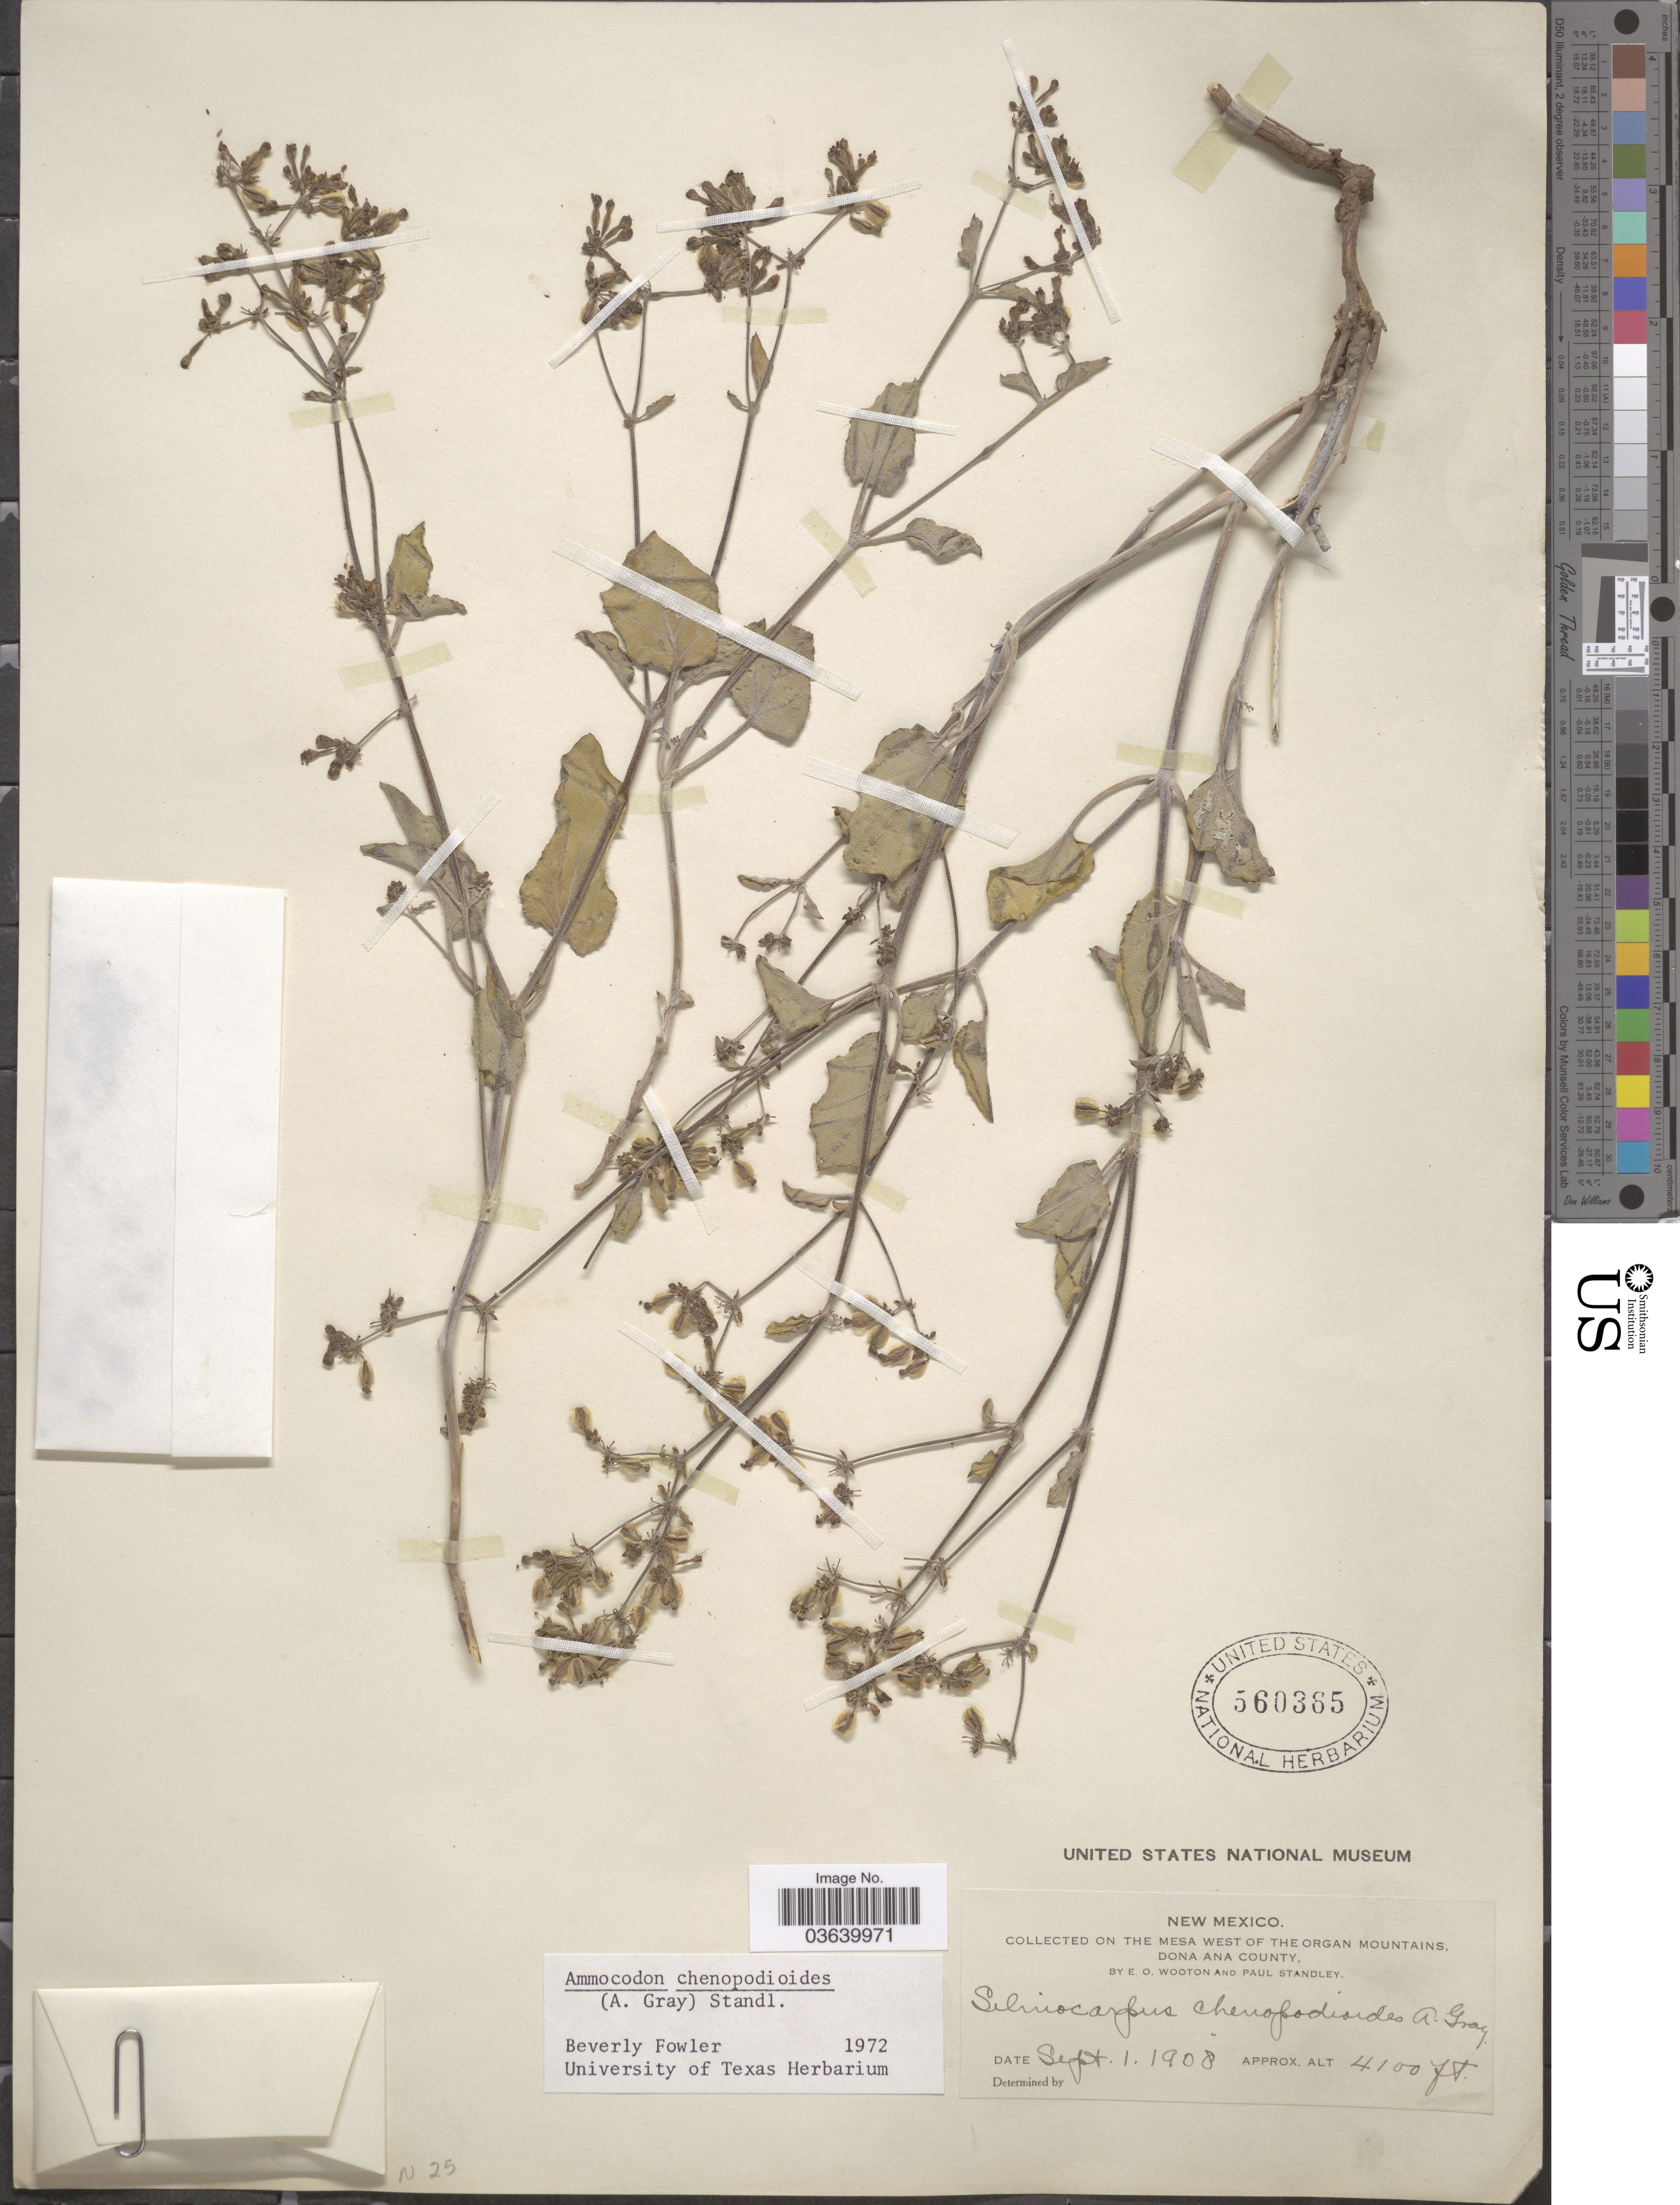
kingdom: Plantae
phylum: Tracheophyta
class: Magnoliopsida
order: Caryophyllales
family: Nyctaginaceae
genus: Acleisanthes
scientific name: Acleisanthes chenopodioides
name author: (A. Gray) R.A. Levin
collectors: E. O. Wooton & P. C. Standley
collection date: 1908-09-01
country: United States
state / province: New Mexico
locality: On the mesa west of the Organ Mountains. Dona Ana County.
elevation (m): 1250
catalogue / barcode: US 560365